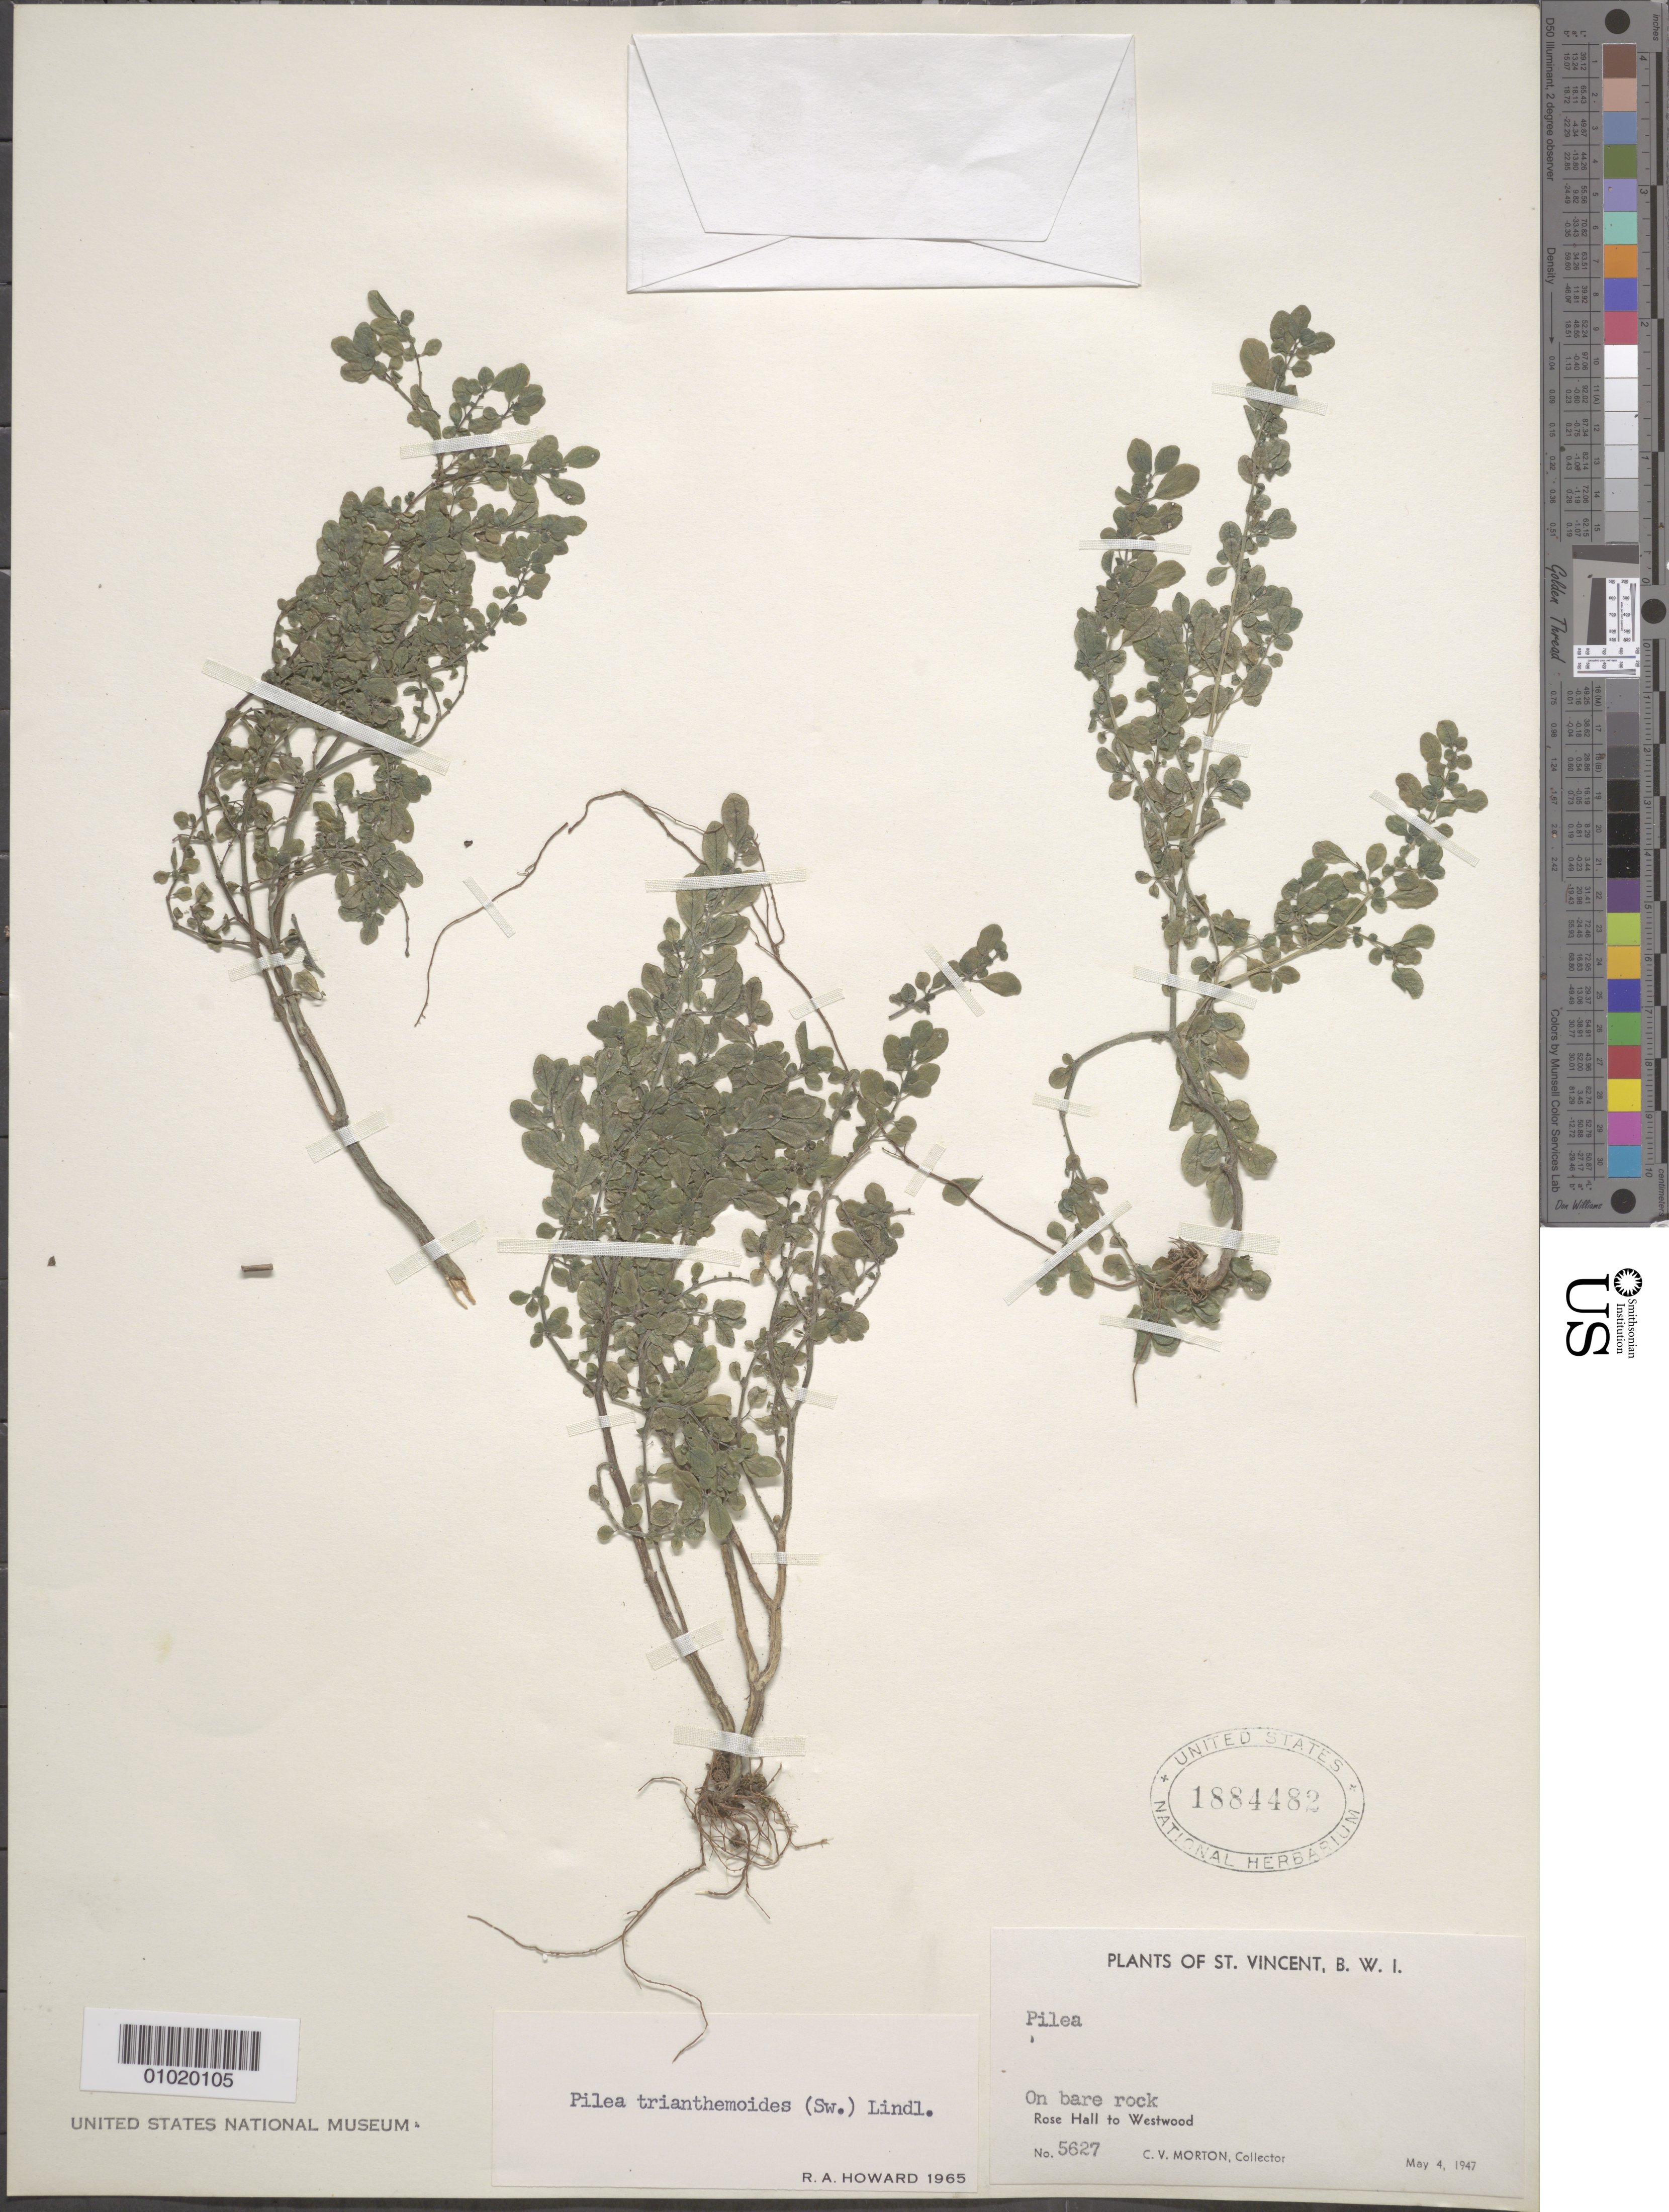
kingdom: Plantae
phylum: Tracheophyta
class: Magnoliopsida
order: Rosales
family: Urticaceae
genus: Pilea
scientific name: Pilea trianthemoides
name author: (Sw.) Lindl.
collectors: C. V. Morton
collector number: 5627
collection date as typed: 04 May 1947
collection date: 1947-05-04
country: St. Vincent - Grenadines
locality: Rose Hall to Westwood. On bare rock.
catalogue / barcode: US 1884482